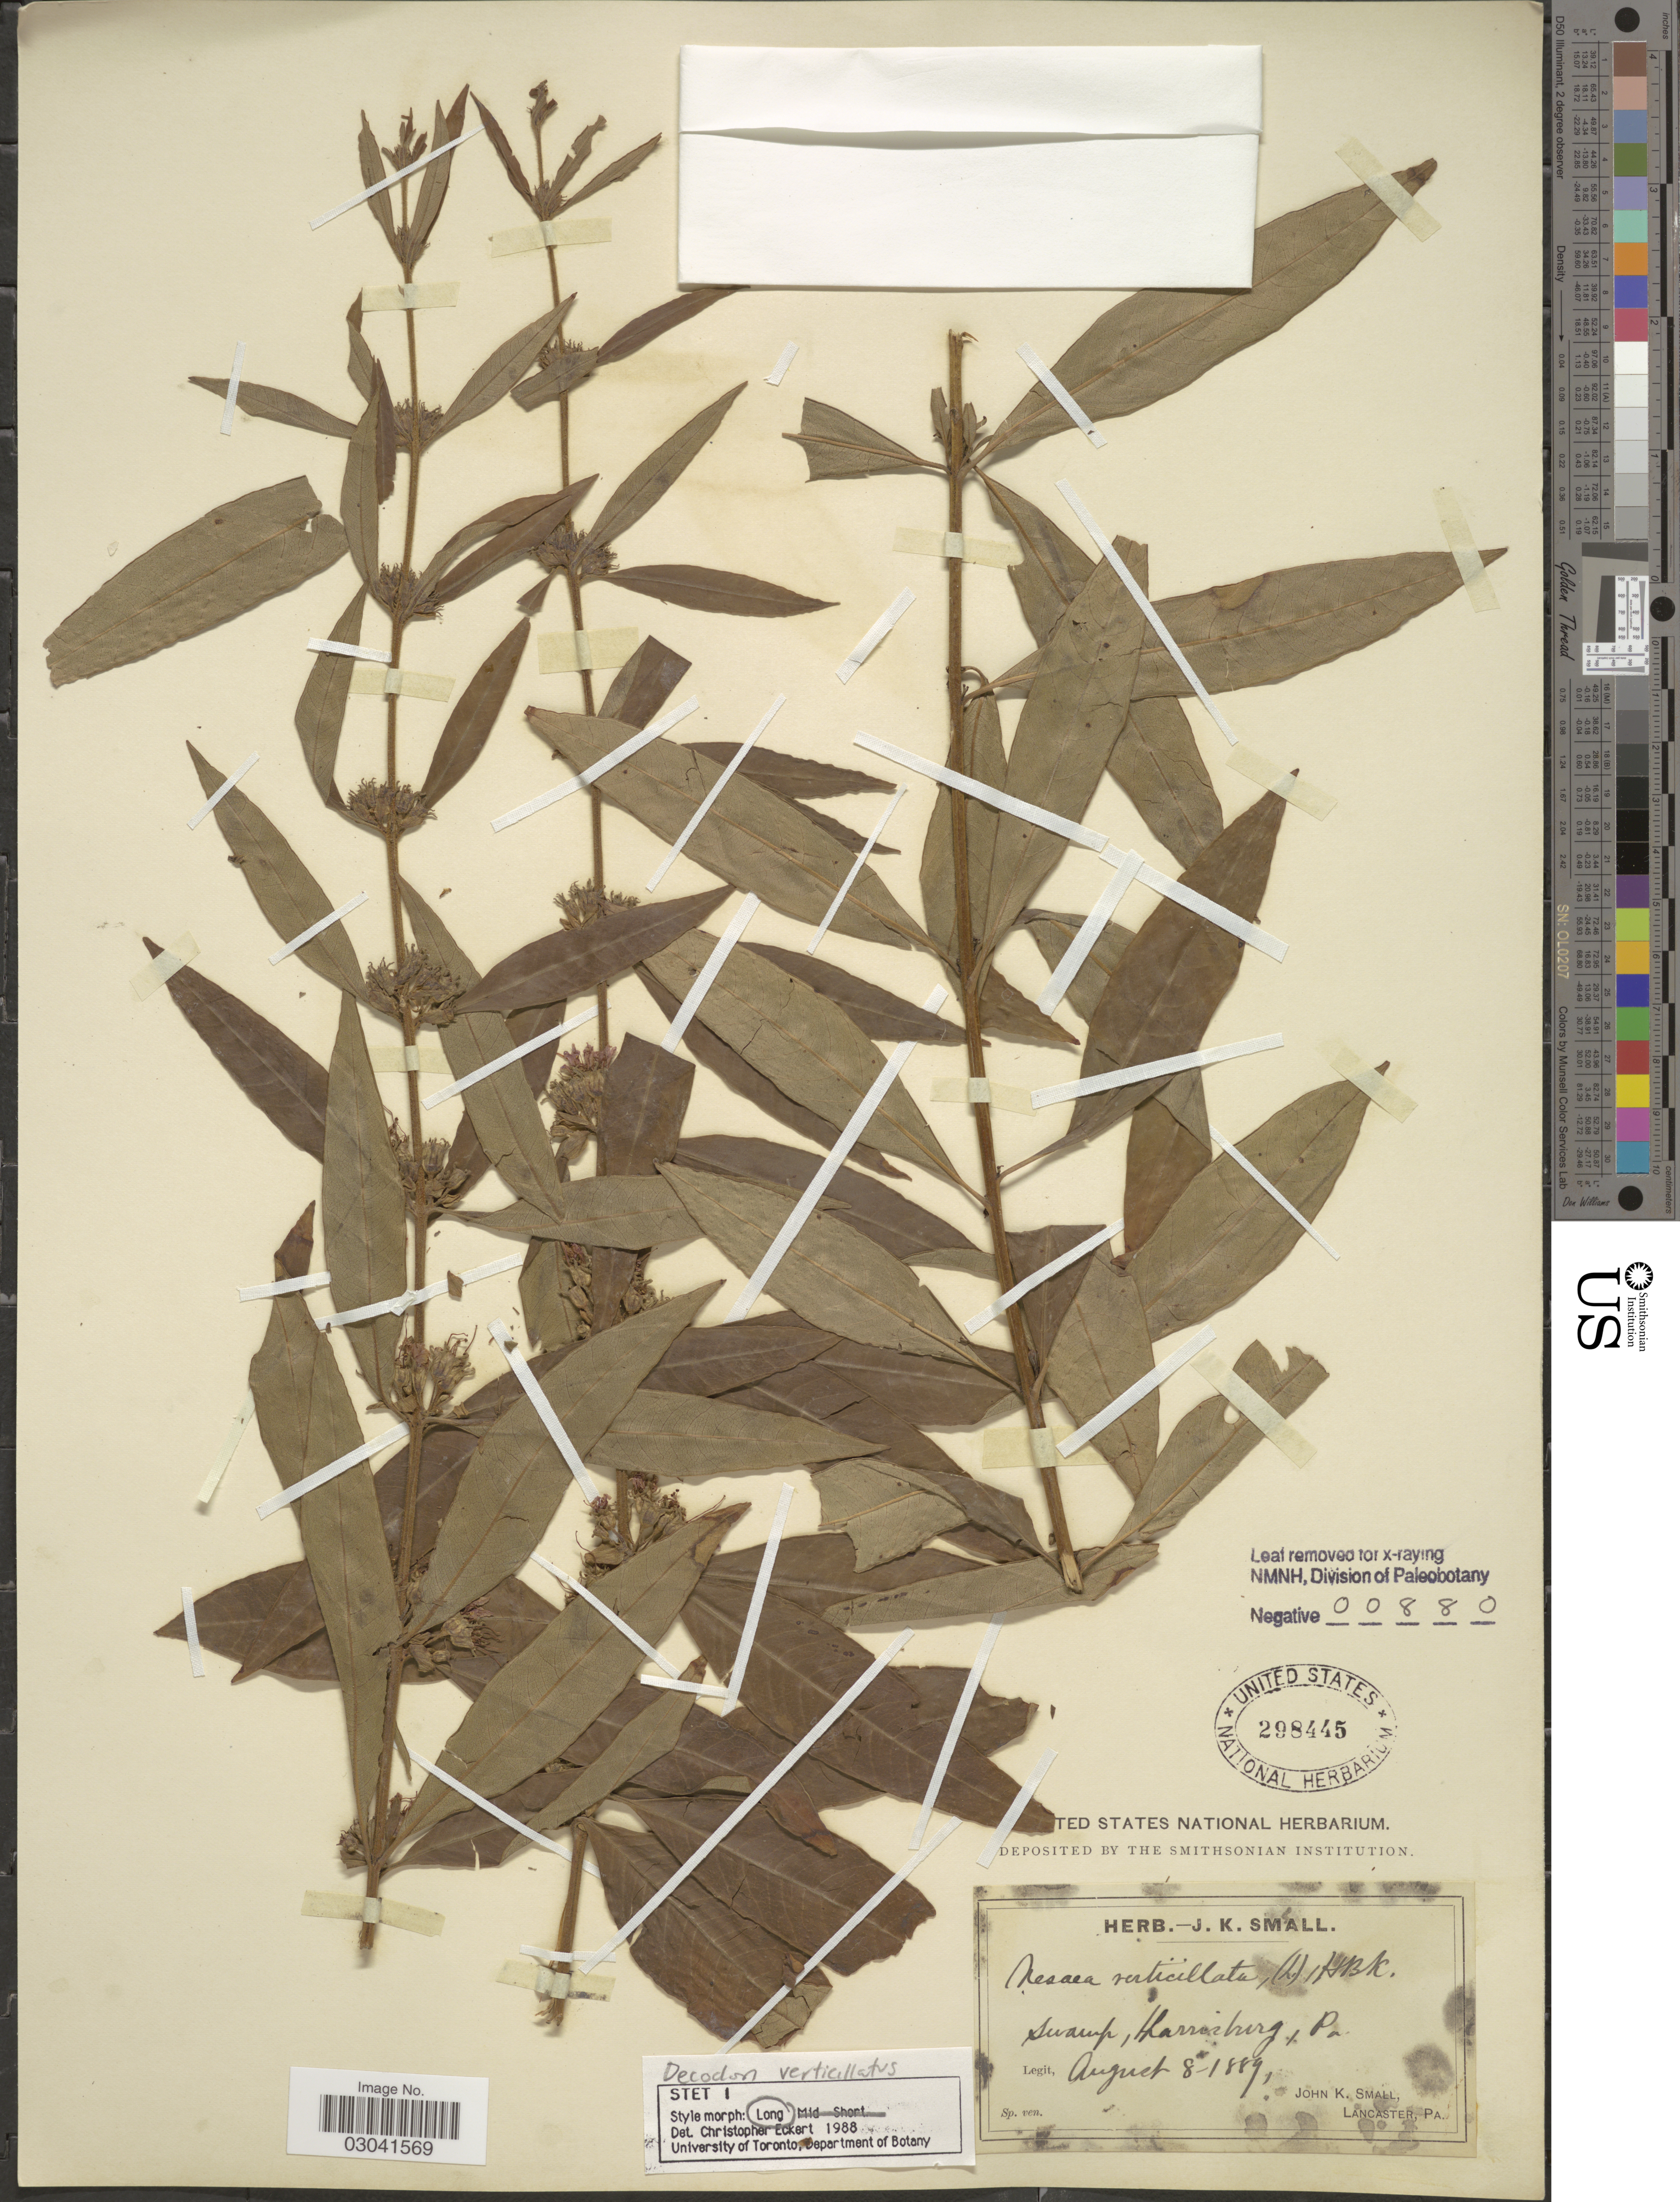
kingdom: Plantae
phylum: Tracheophyta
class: Magnoliopsida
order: Myrtales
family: Lythraceae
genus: Decodon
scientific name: Decodon verticillatus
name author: (L.) Elliott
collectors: J. K. Small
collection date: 1889-08-08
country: United States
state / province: Pennsylvania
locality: Swamp, Harrisburg.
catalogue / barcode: US 298445